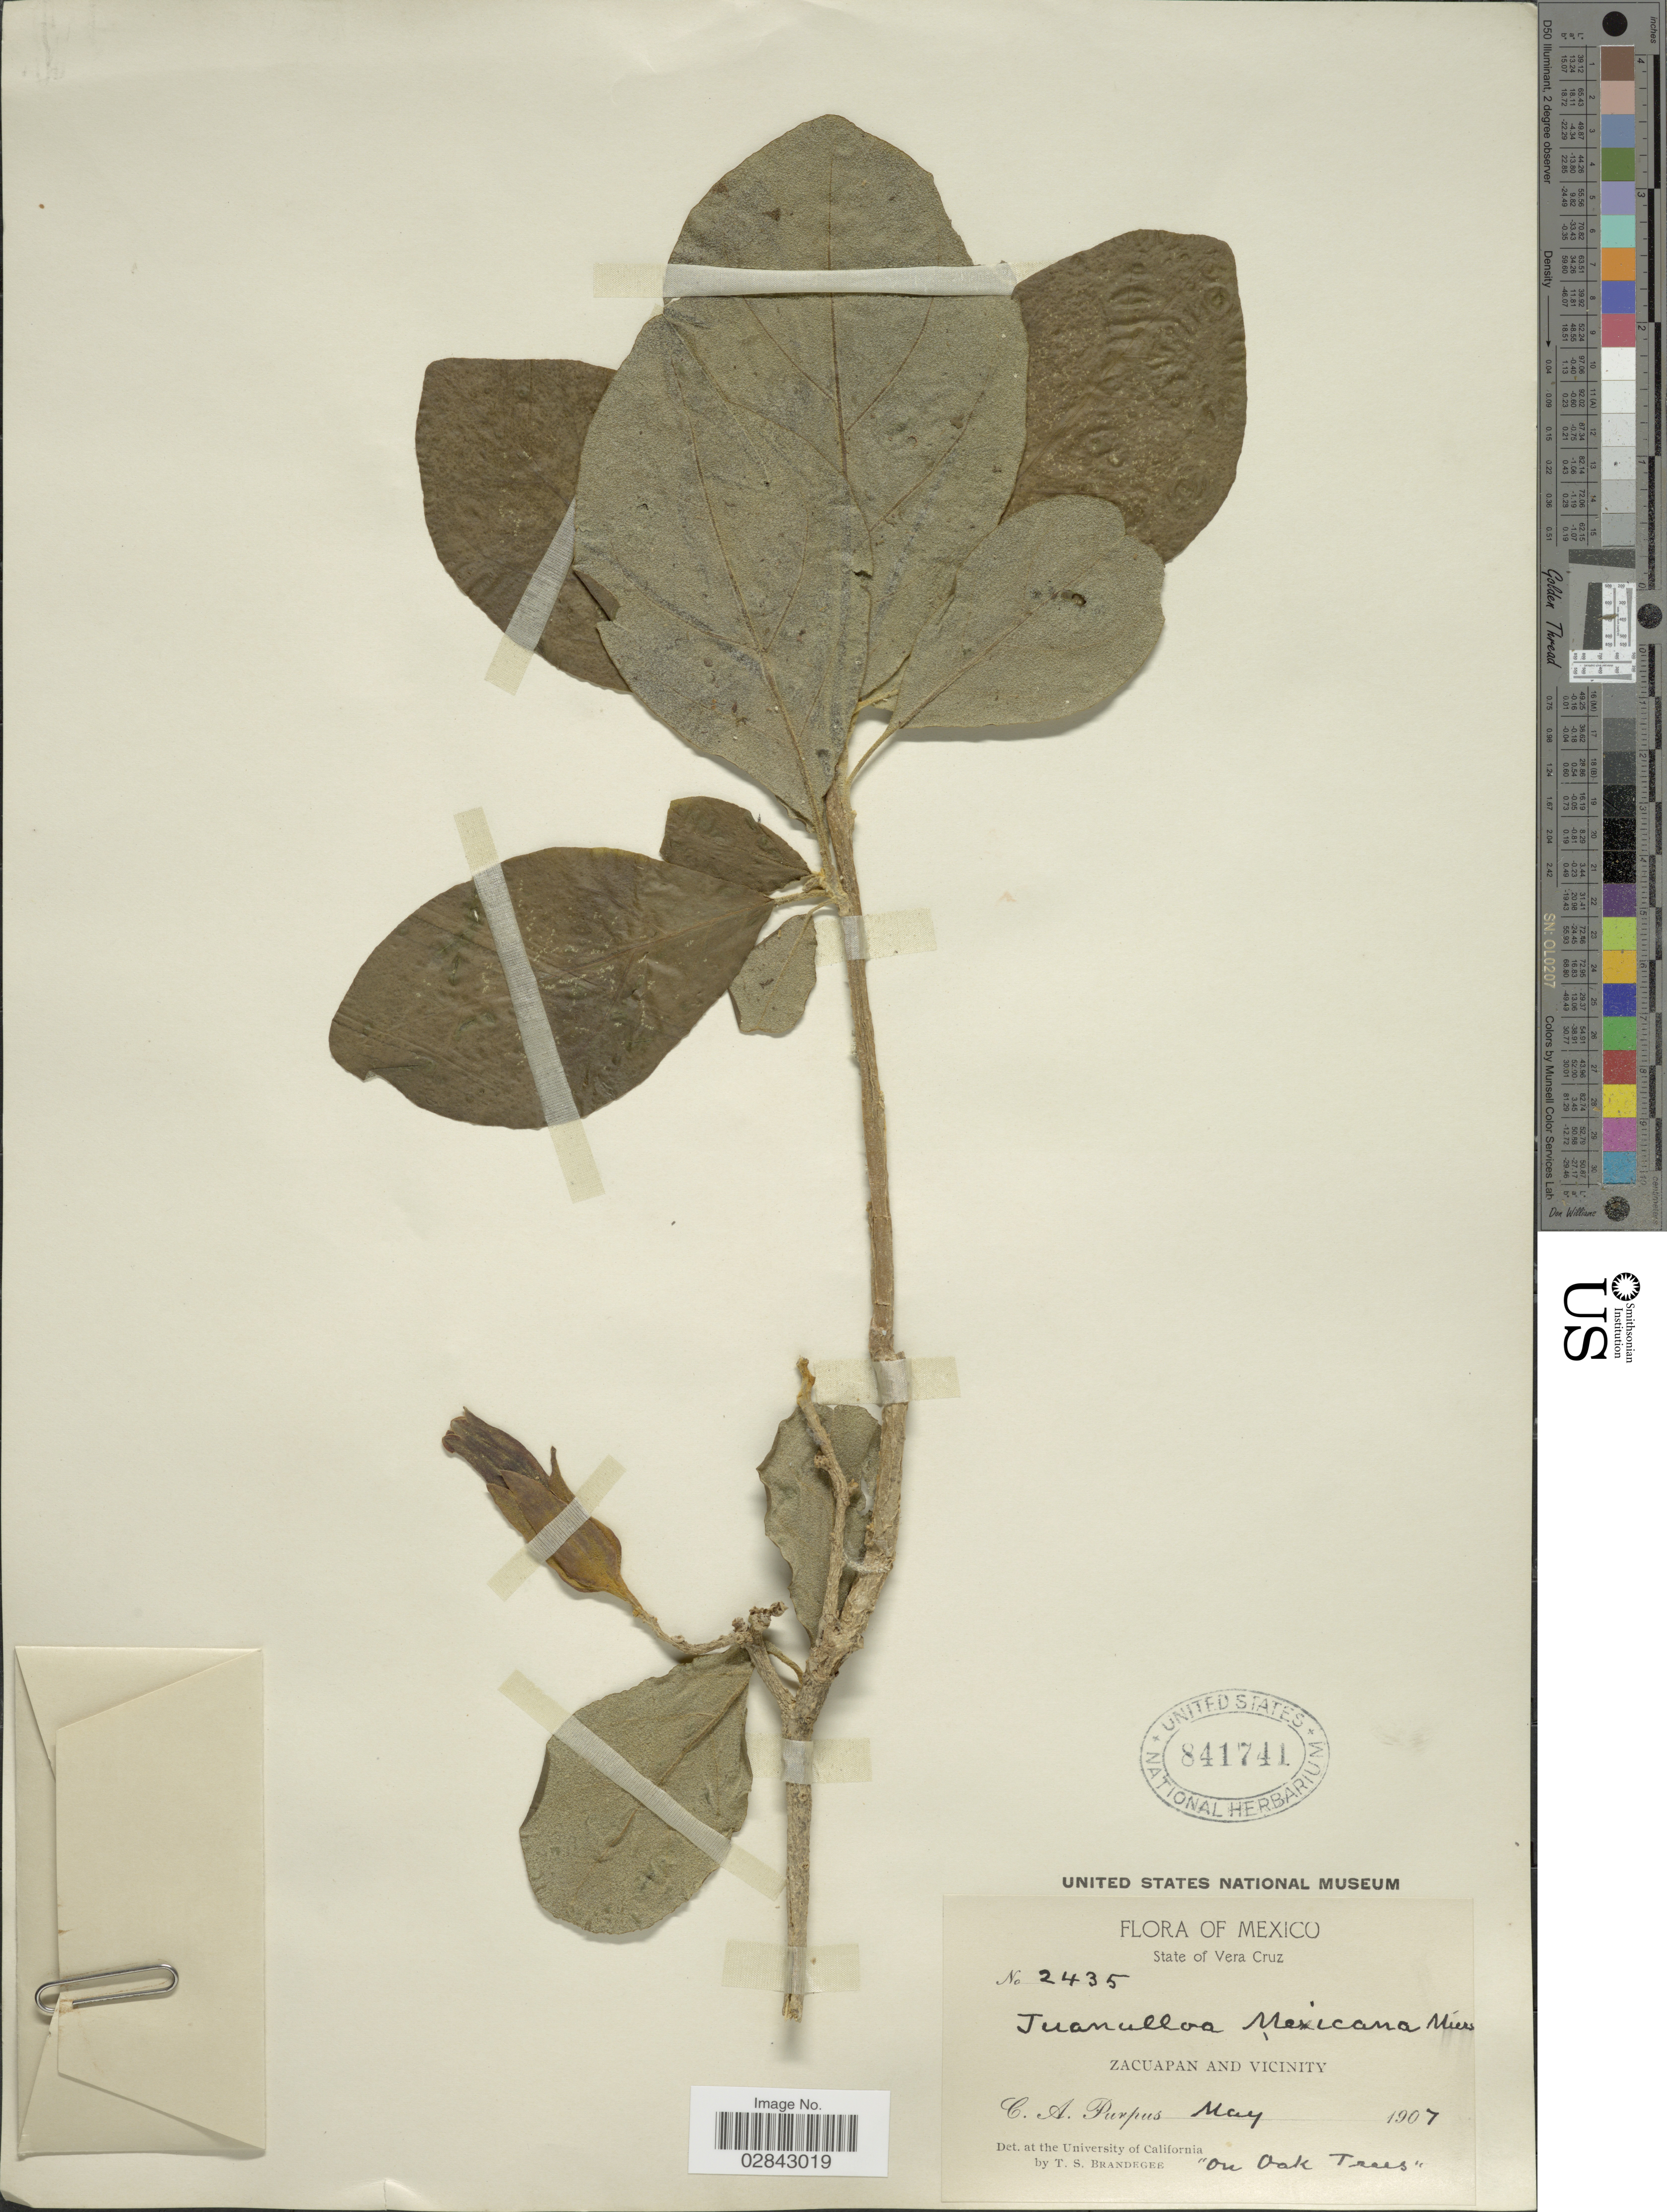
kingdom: Plantae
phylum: Tracheophyta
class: Magnoliopsida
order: Solanales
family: Solanaceae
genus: Juanulloa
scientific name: Juanulloa mexicana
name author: Miers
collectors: C. A. Purpus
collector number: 2435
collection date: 1907-05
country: Mexico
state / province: Veracruz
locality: State of Vera Cruz. Zacuapan and vicinity.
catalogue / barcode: US 841741